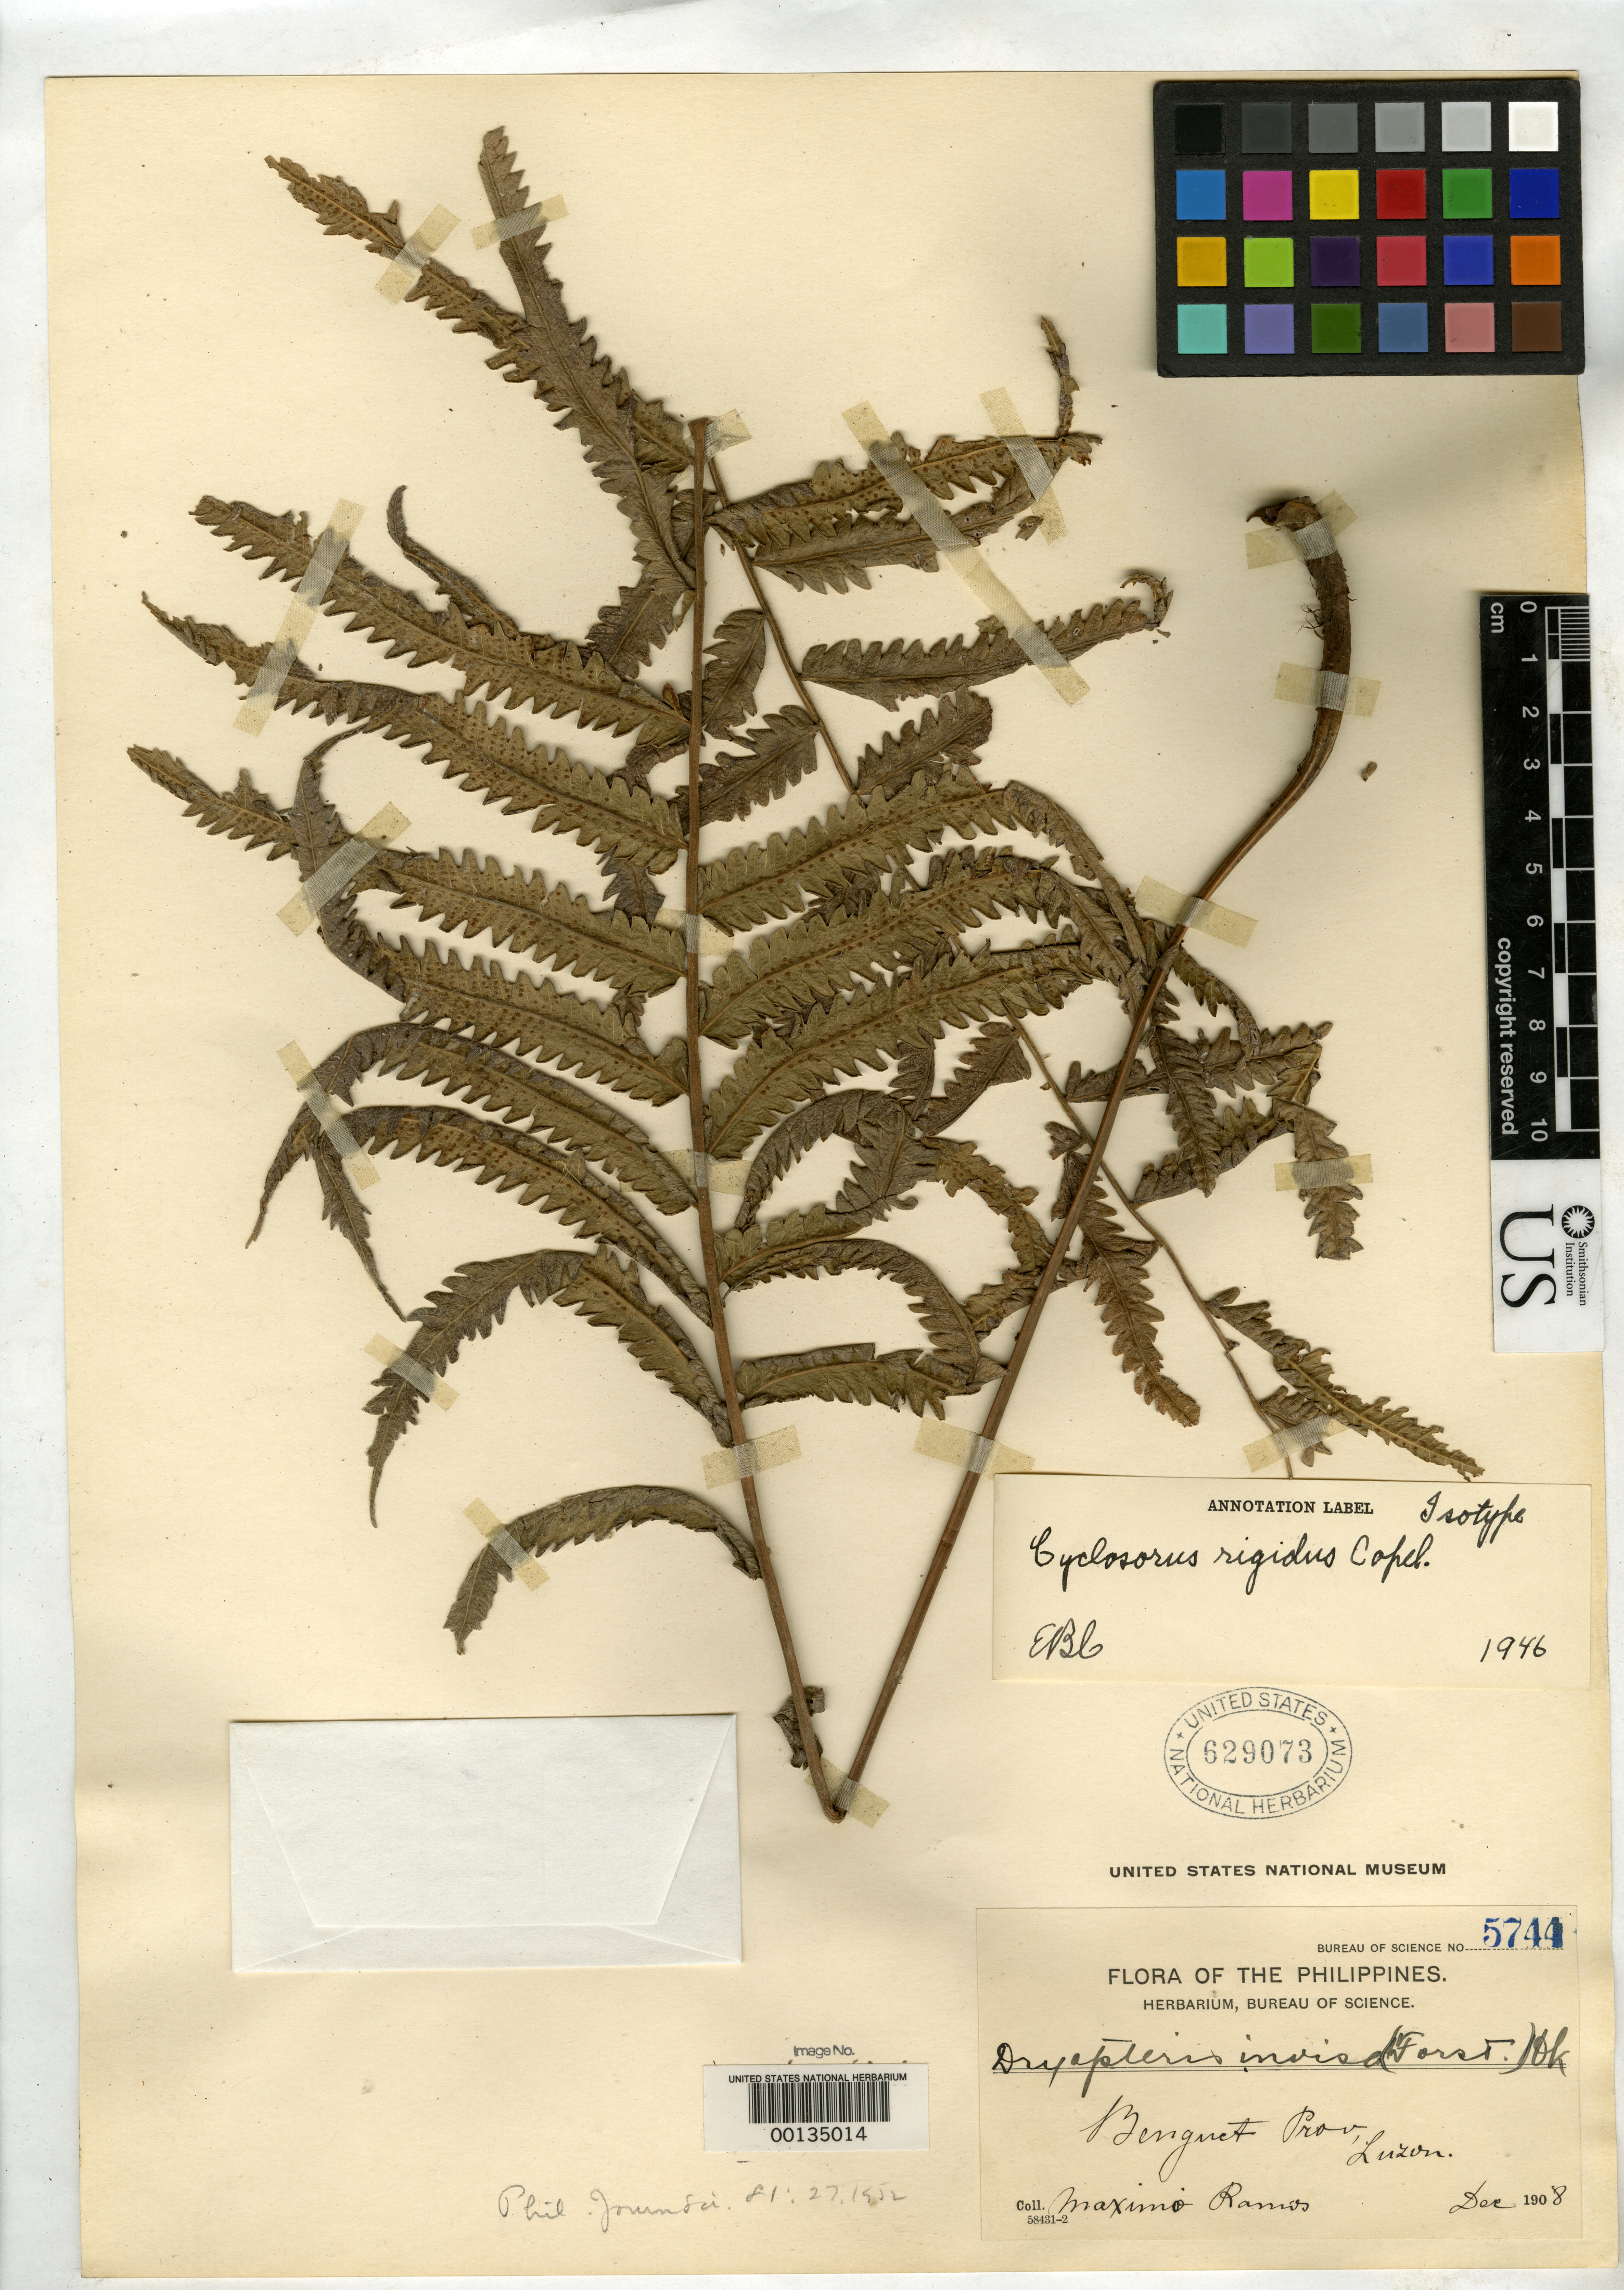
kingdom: Plantae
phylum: Tracheophyta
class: Polypodiopsida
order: Polypodiales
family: Thelypteridaceae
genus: Cyclosorus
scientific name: Cyclosorus rigidus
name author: Copel.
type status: Isotype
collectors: M. Ramos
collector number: Bur. Sci. 5744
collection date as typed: Dec 1908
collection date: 1908-12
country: Philippines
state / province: Cordillera (Administrative Region)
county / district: Benguet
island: Luzon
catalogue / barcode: US 629073